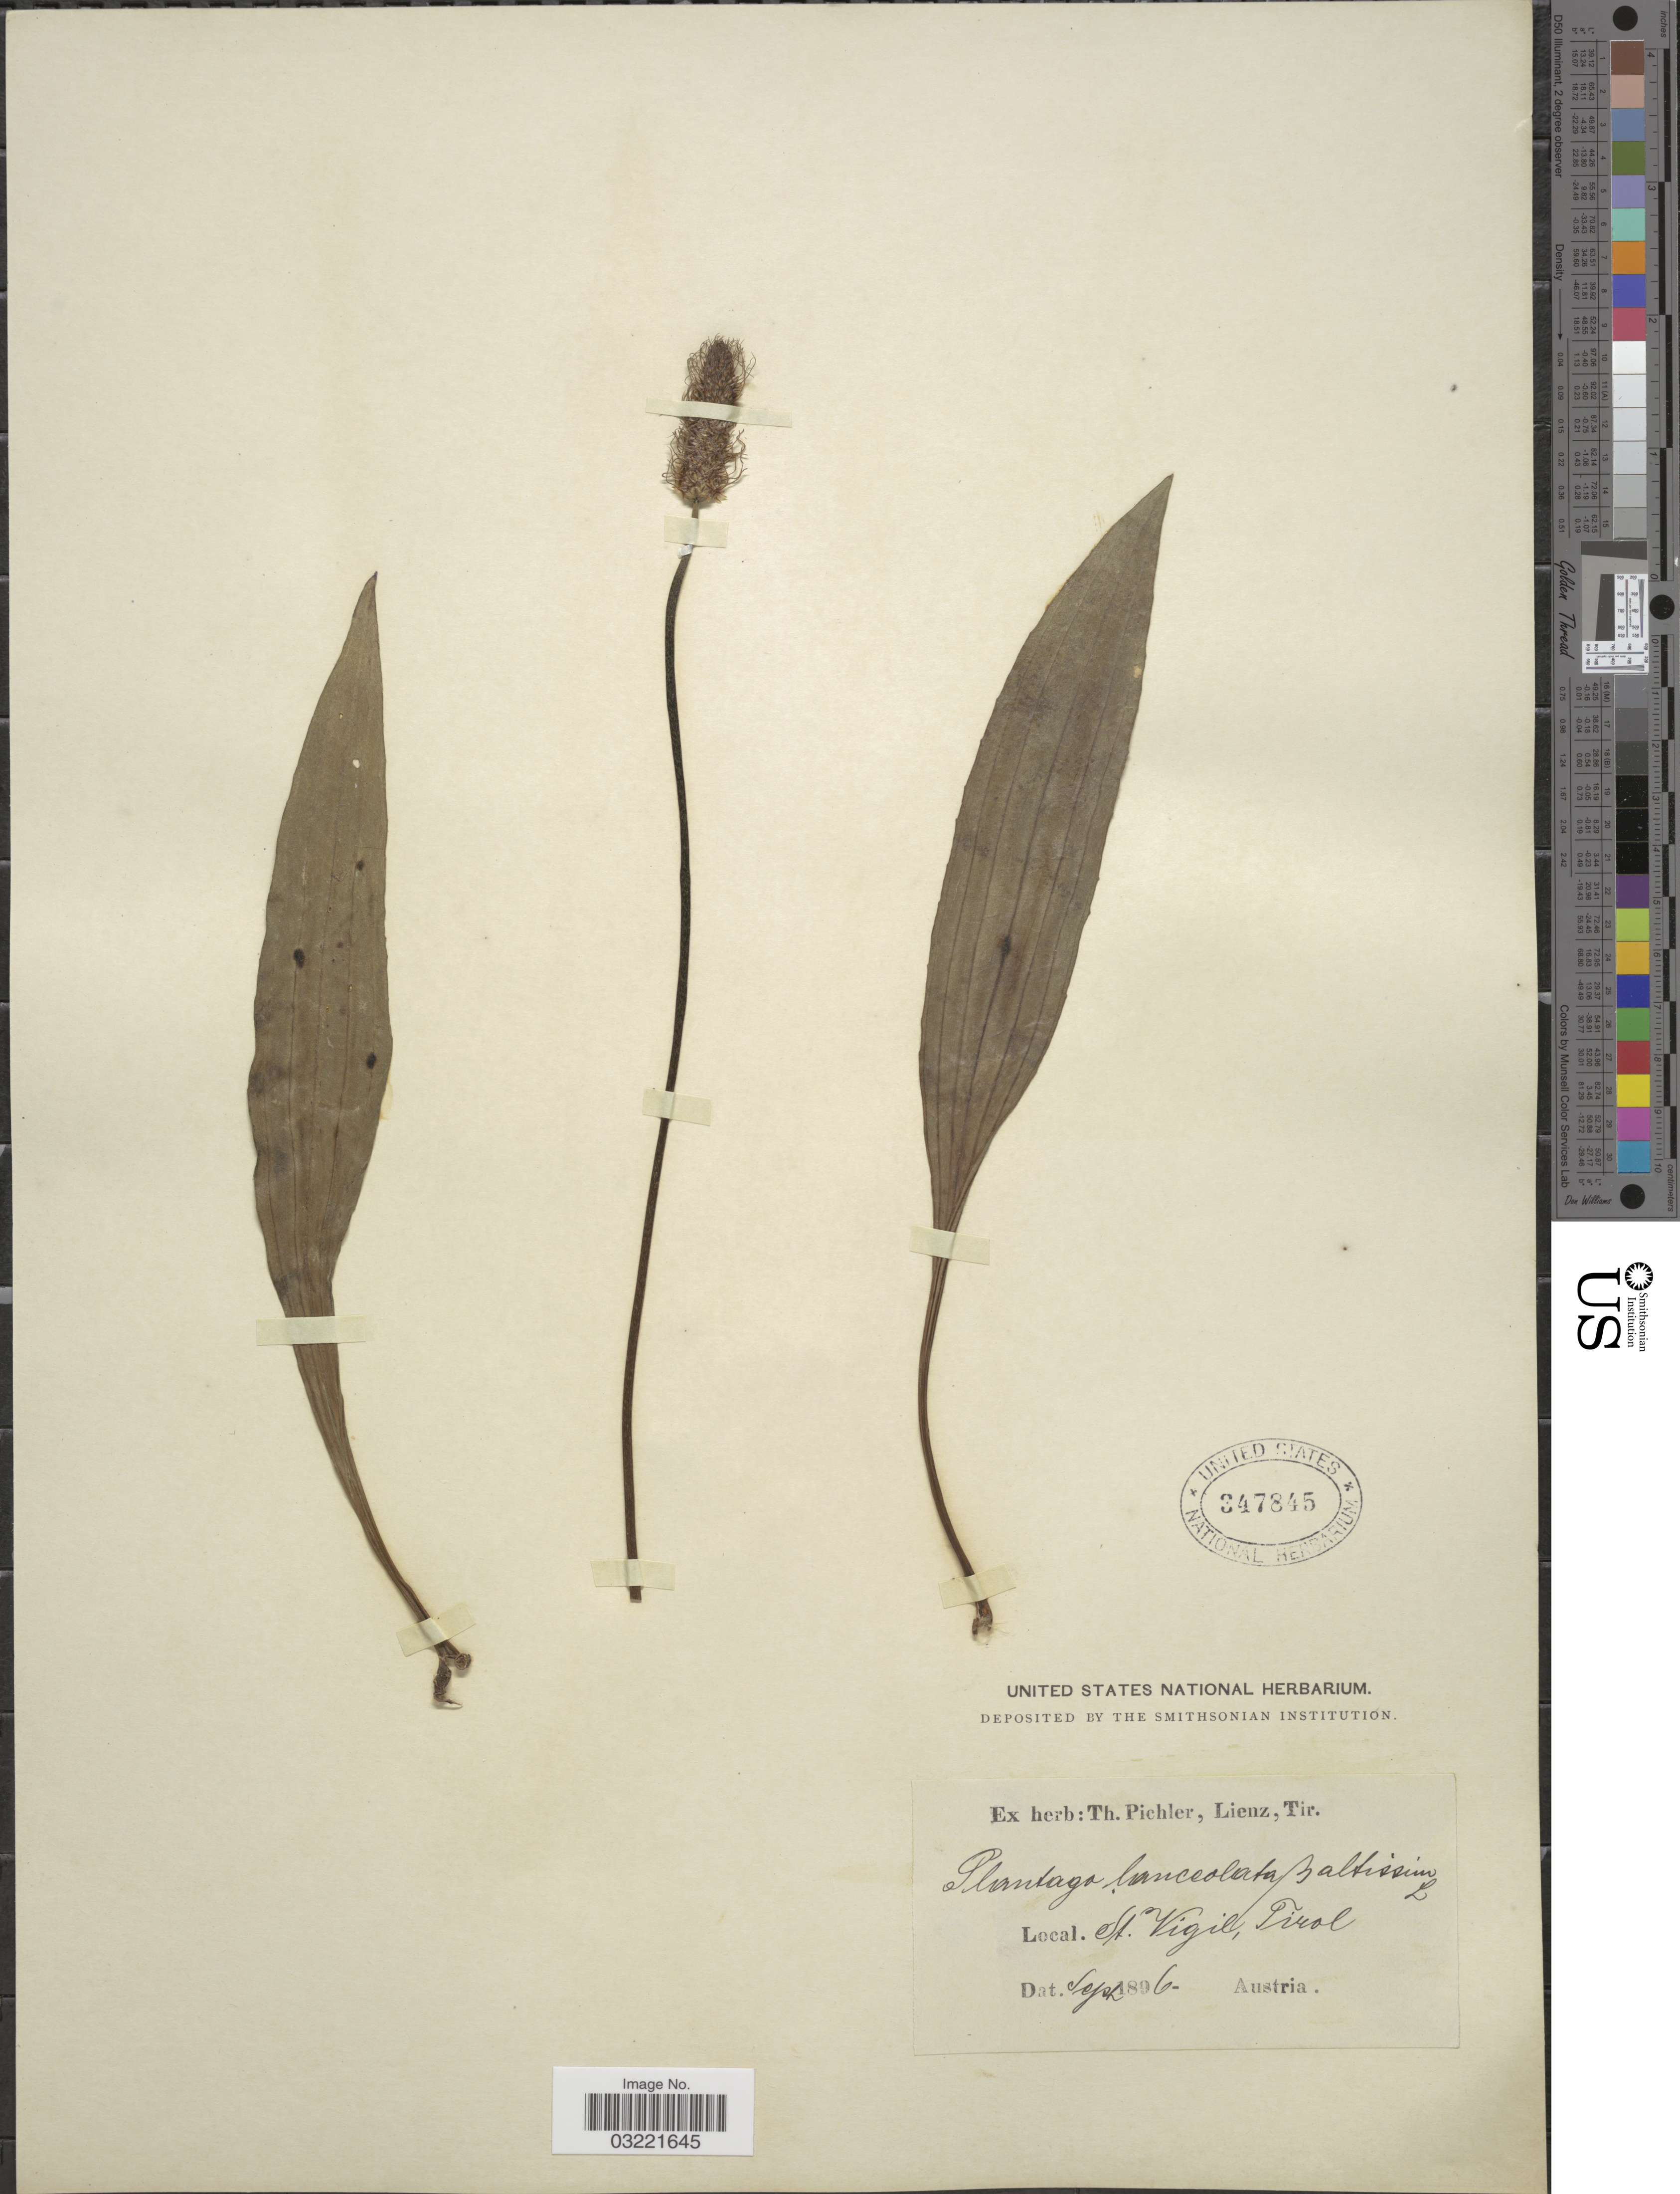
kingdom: Plantae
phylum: Tracheophyta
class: Magnoliopsida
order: Lamiales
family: Plantaginaceae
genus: Plantago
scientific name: Plantago lanceolata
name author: L.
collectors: ex herb. T. Pichler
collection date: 1896-09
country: Austria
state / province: Tirol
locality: St. Vigil.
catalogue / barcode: US 347845